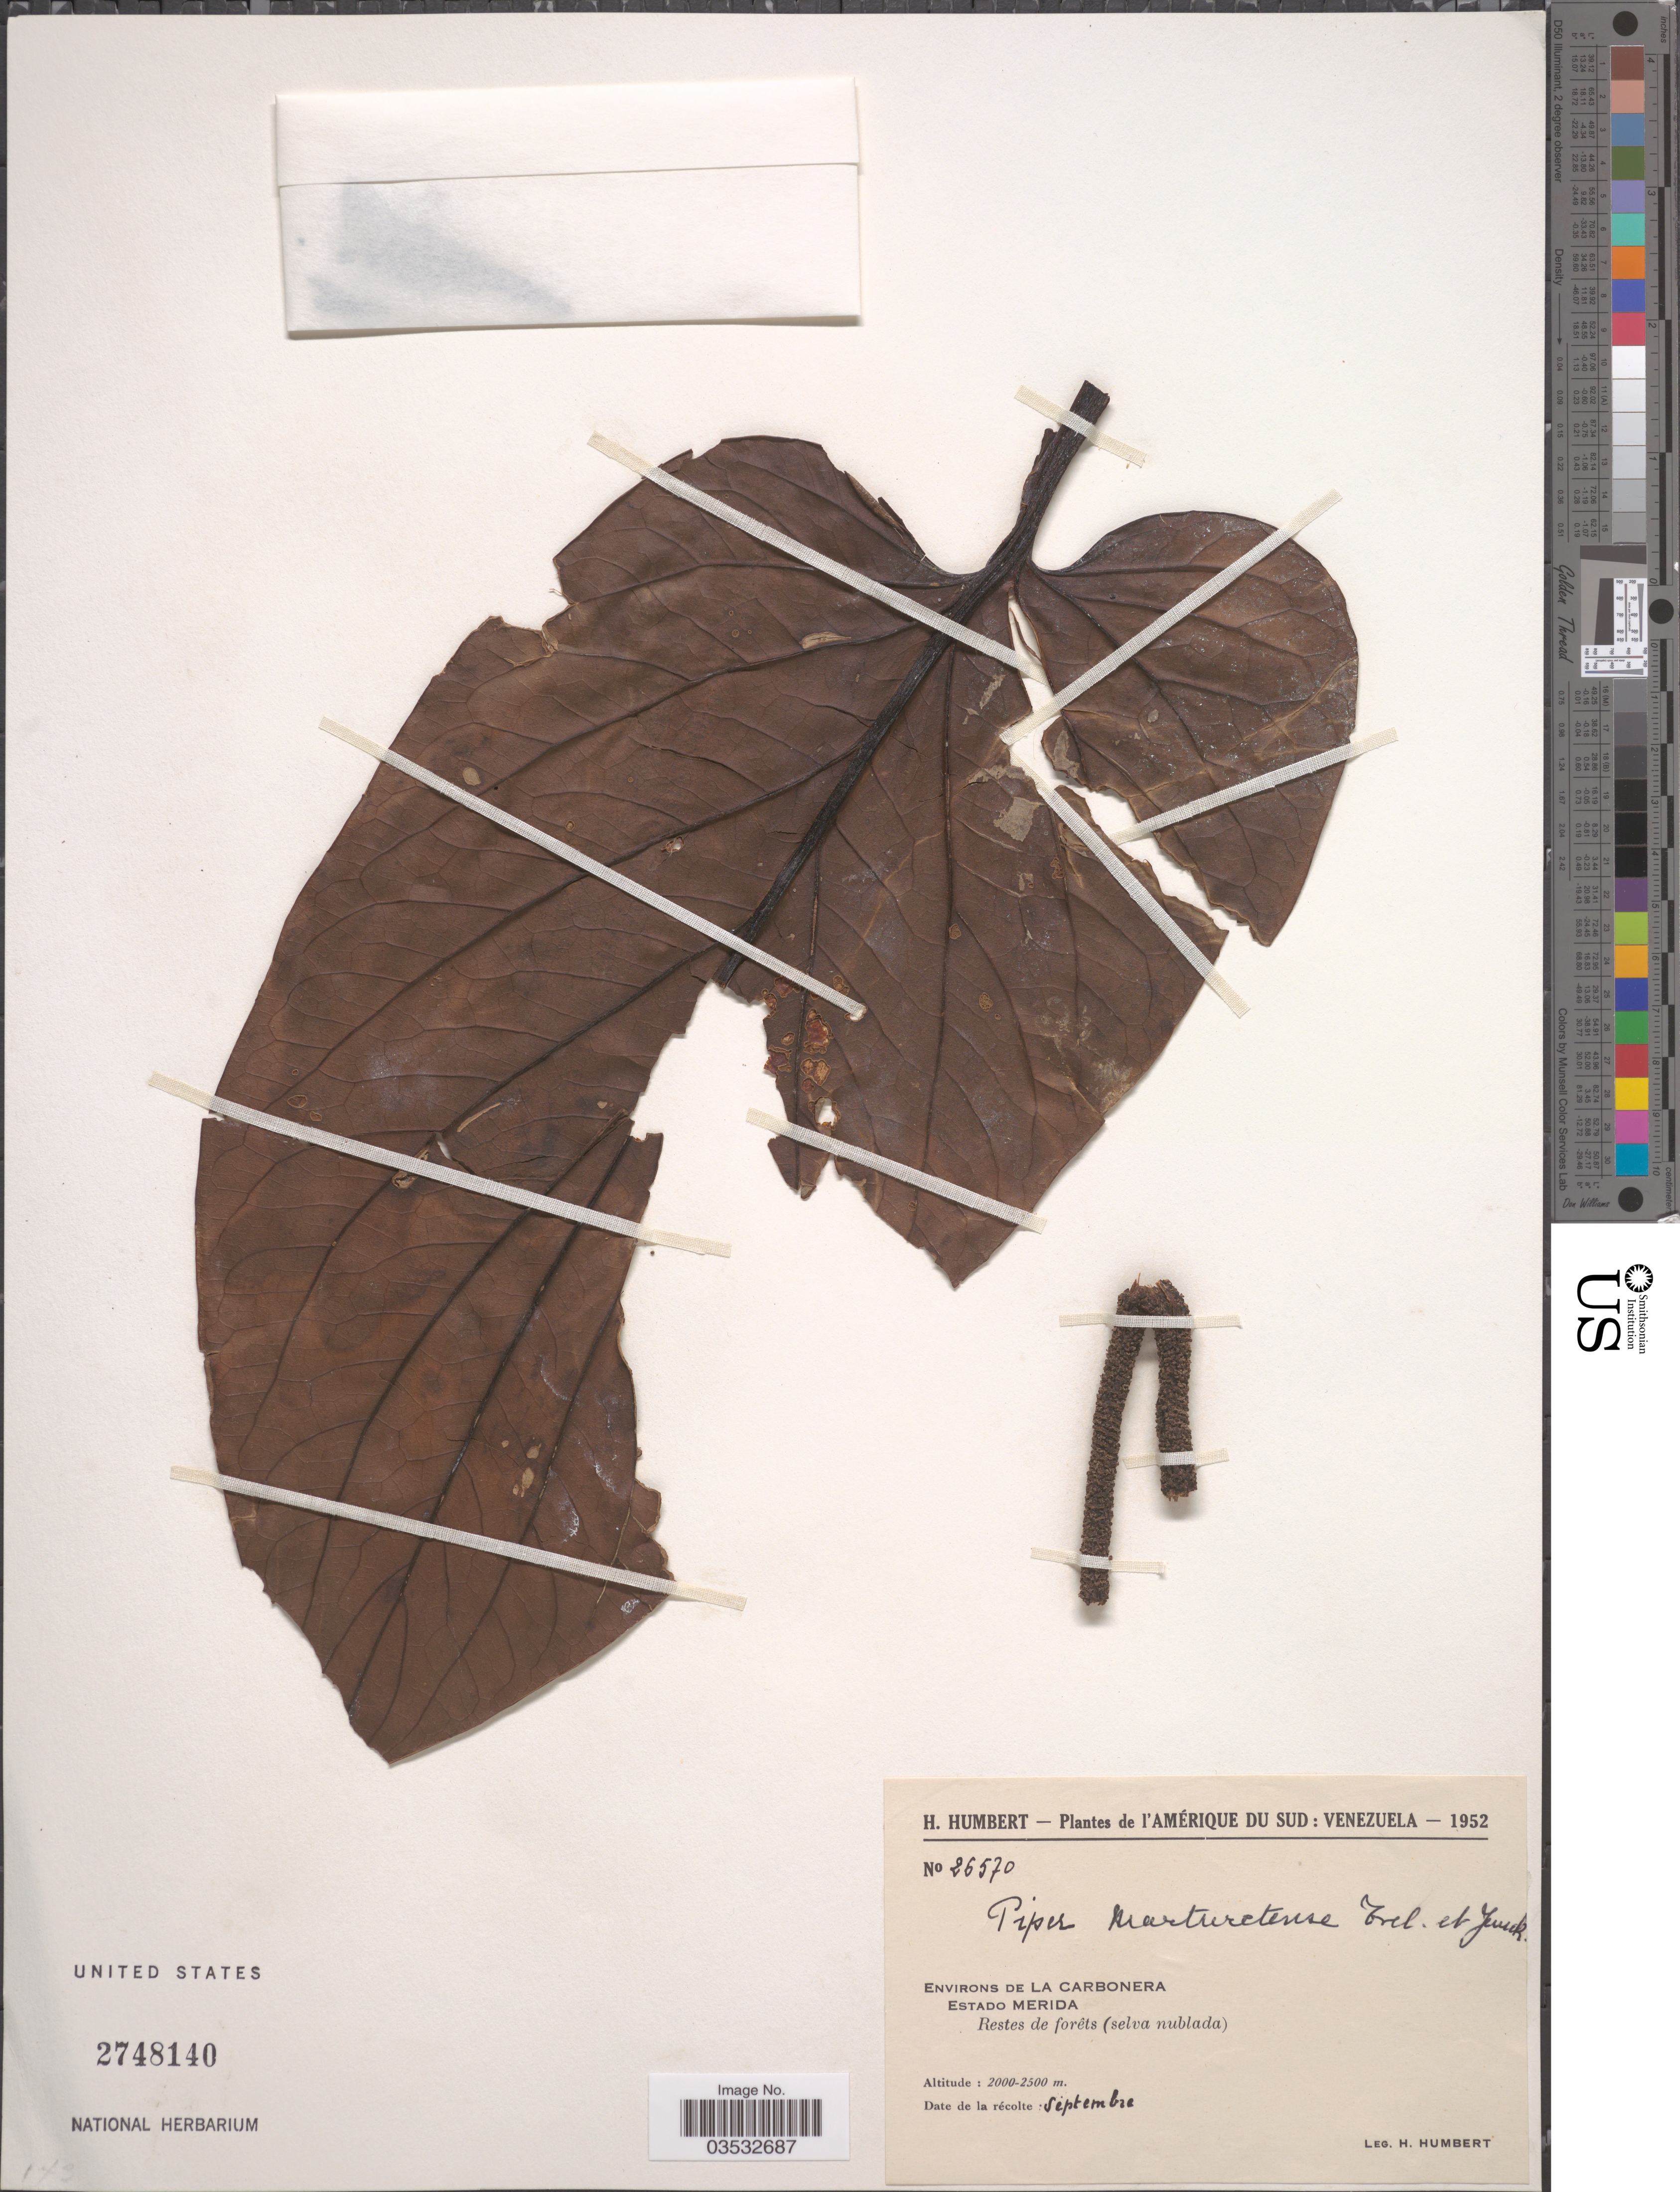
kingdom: Plantae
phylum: Tracheophyta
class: Magnoliopsida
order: Piperales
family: Piperaceae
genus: Piper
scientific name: Piper marturetense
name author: Trel. & Yunck.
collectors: H. Humbert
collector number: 26570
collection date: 1952-09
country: Venezuela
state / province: Merida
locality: Amérique du Sud. Environs de la Carbonera.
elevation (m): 2000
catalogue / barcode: US 2748140